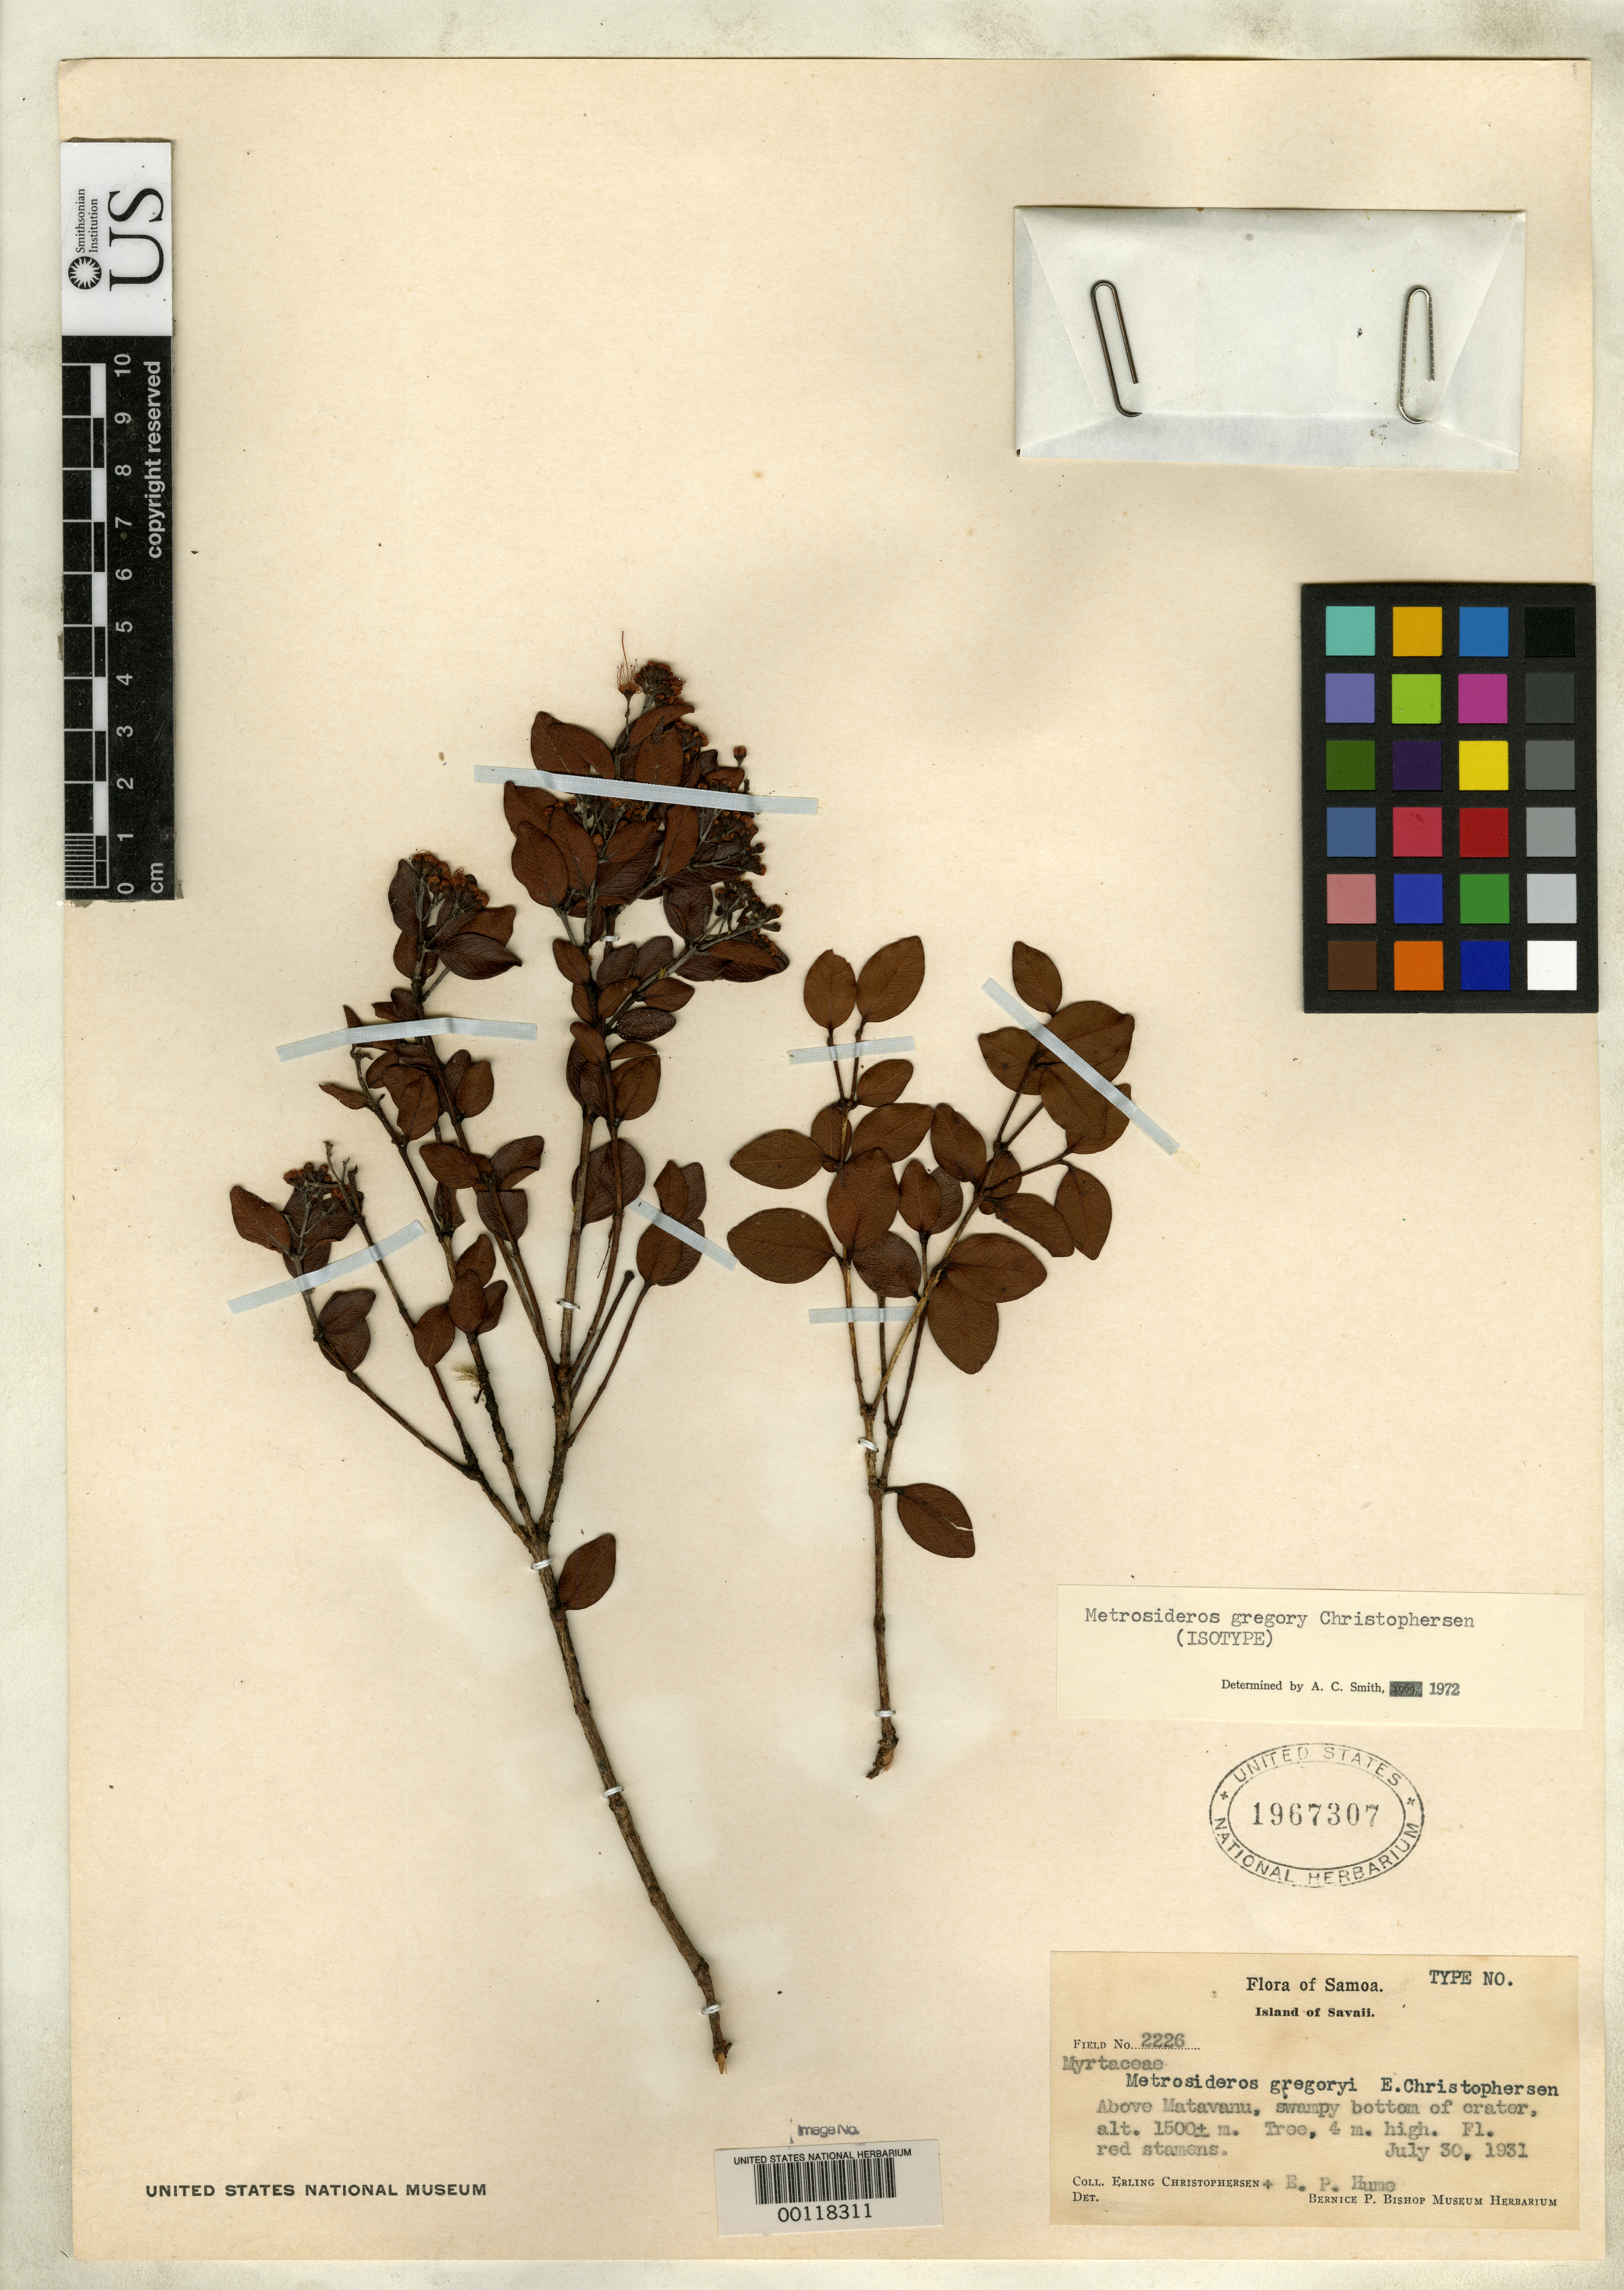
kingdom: Plantae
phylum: Tracheophyta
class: Magnoliopsida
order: Myrtales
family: Myrtaceae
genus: Metrosideros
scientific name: Metrosideros gregoryi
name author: Christoph.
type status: Isotype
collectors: E. Christophersen & E. Hume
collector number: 2226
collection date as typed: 30 Jul 1931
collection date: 1931-07-30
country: Samoa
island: Savai'i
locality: Matavanu Crater. [Western Samoa]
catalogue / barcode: US 1967307